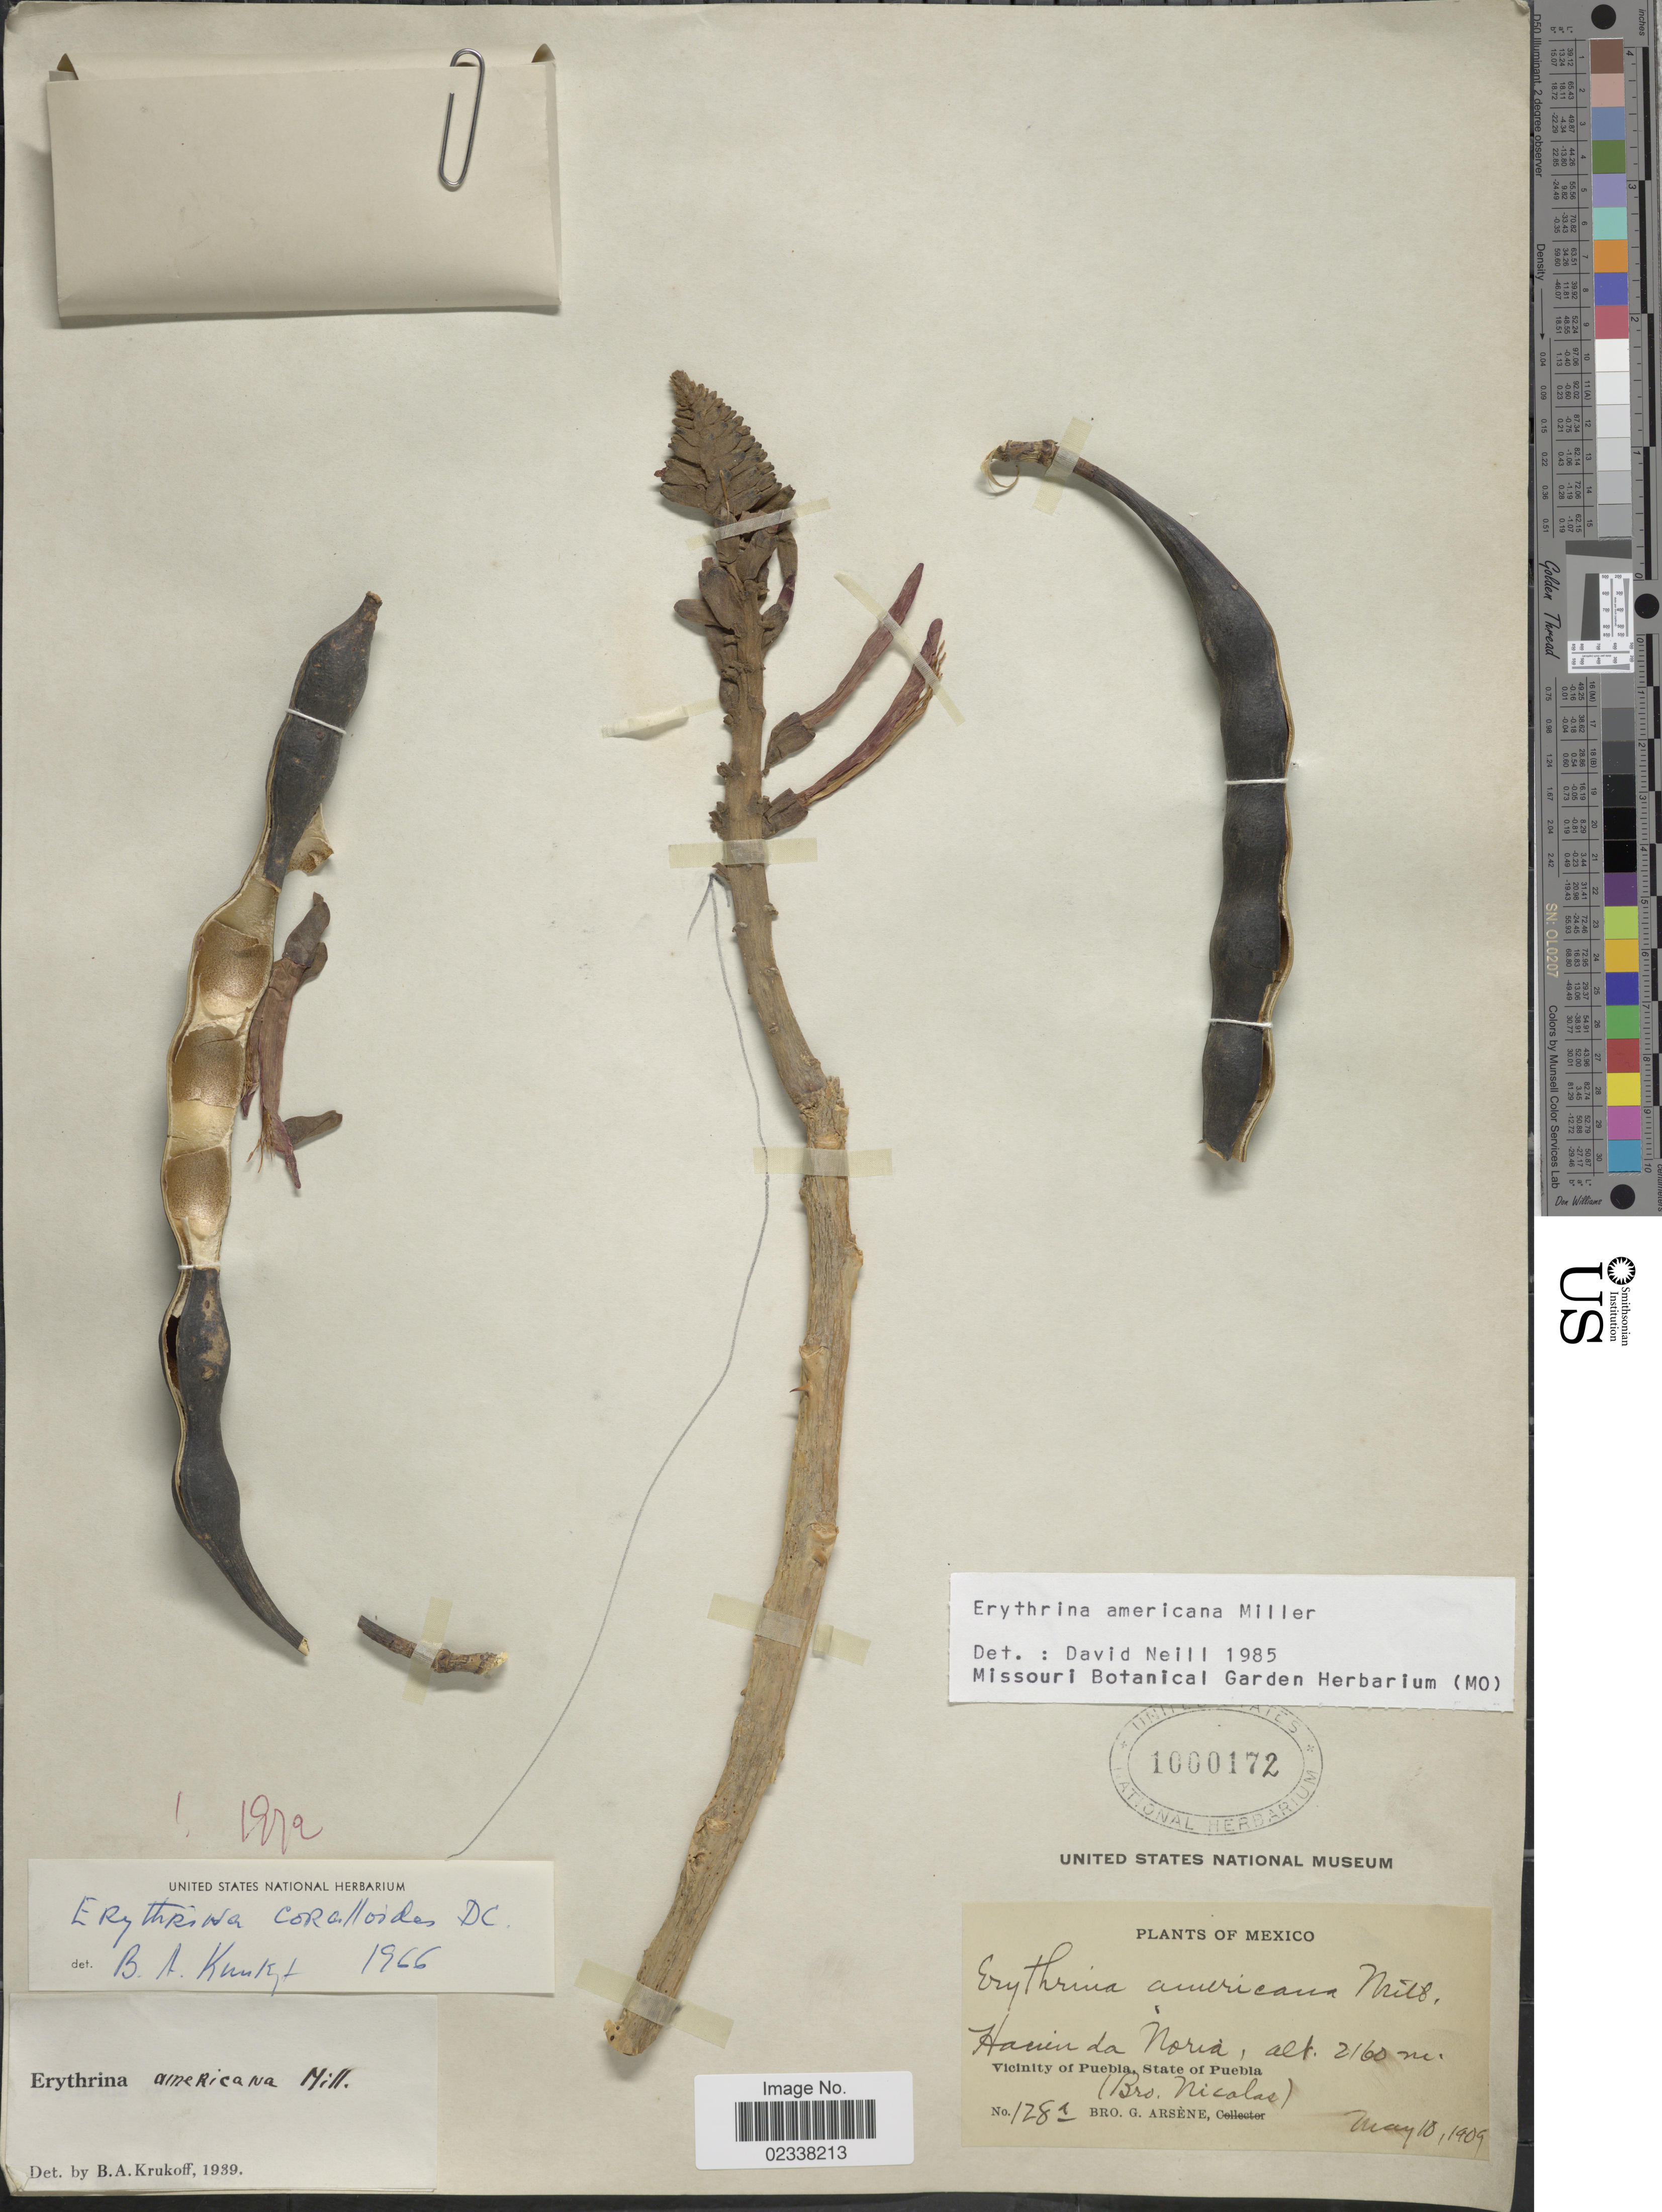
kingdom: Plantae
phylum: Tracheophyta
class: Magnoliopsida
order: Fabales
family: Fabaceae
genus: Erythrina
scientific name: Erythrina americana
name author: Mill.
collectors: Bro. Nicolas & Bro. G. Arsène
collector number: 128a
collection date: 1909-05-10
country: Mexico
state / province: Puebla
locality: Vicinity of Puebla. Hacienda da Noria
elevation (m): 2160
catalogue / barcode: US 1000172